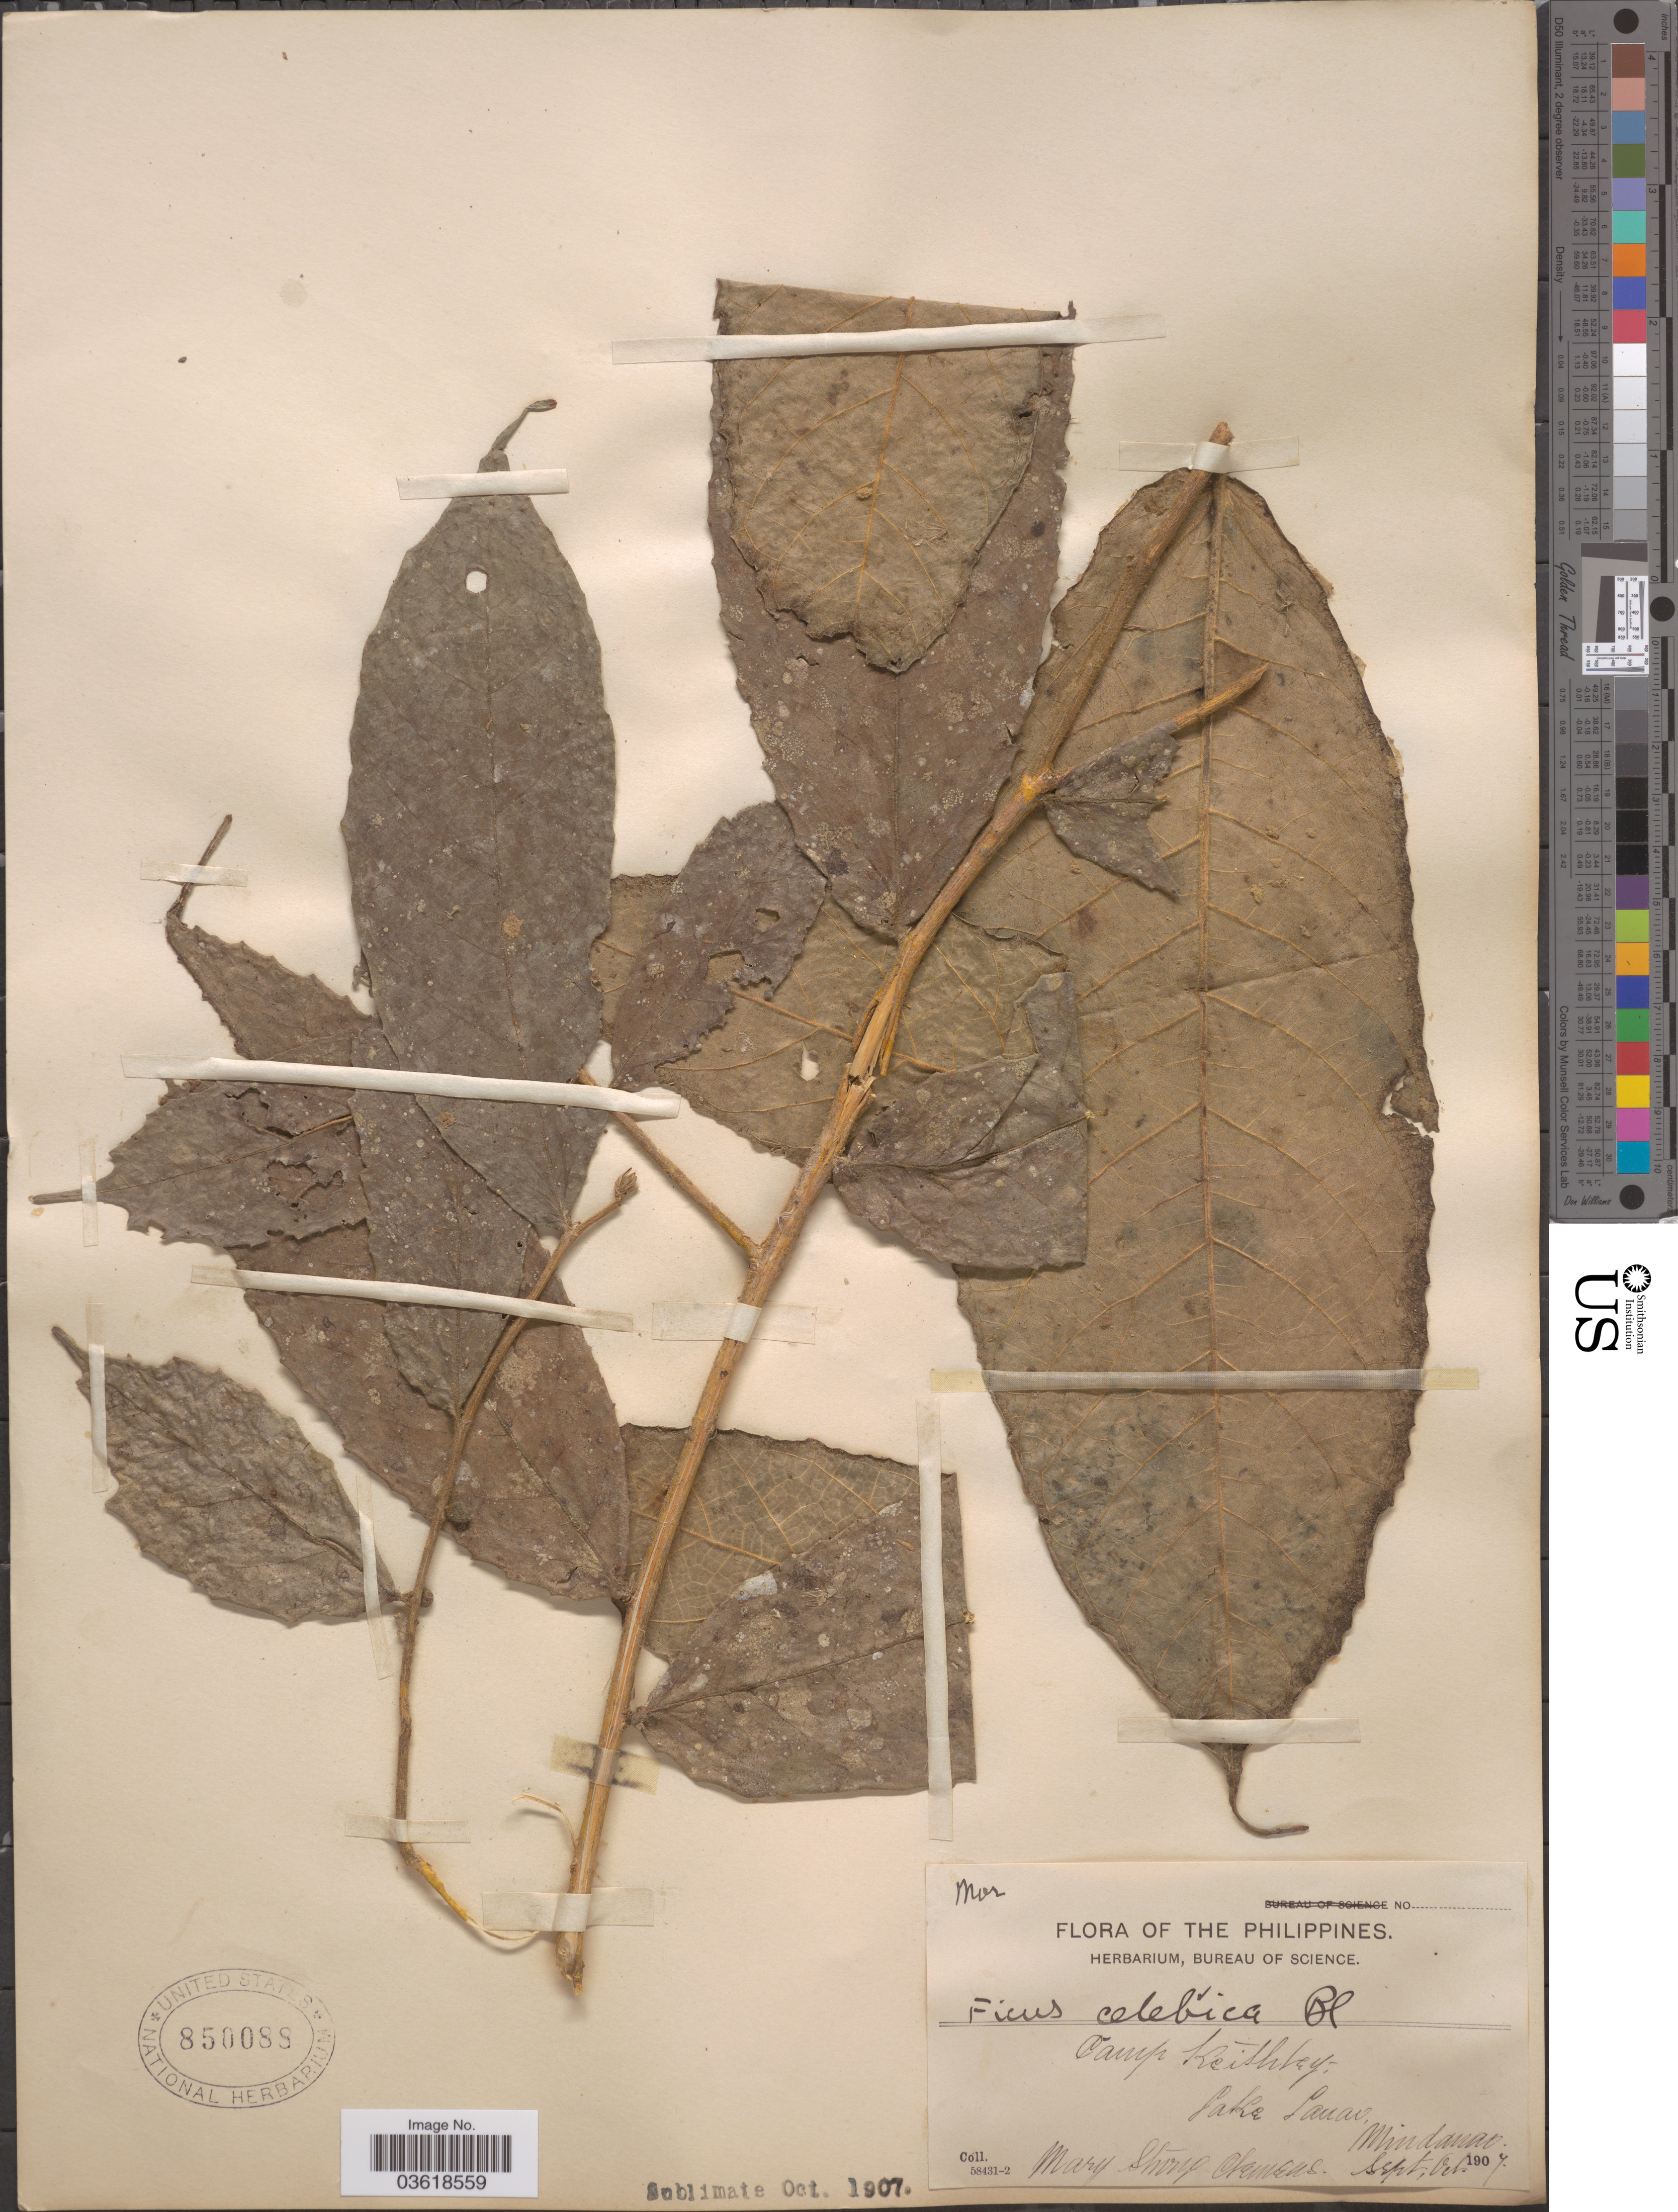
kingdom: Plantae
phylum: Tracheophyta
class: Magnoliopsida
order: Rosales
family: Moraceae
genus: Ficus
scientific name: Ficus celebica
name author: Blume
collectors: M. S. Clemens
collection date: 1907-09/1907-10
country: Philippines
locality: Camp Keithley: Lake Lanao, Mindanao.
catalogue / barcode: US 850088